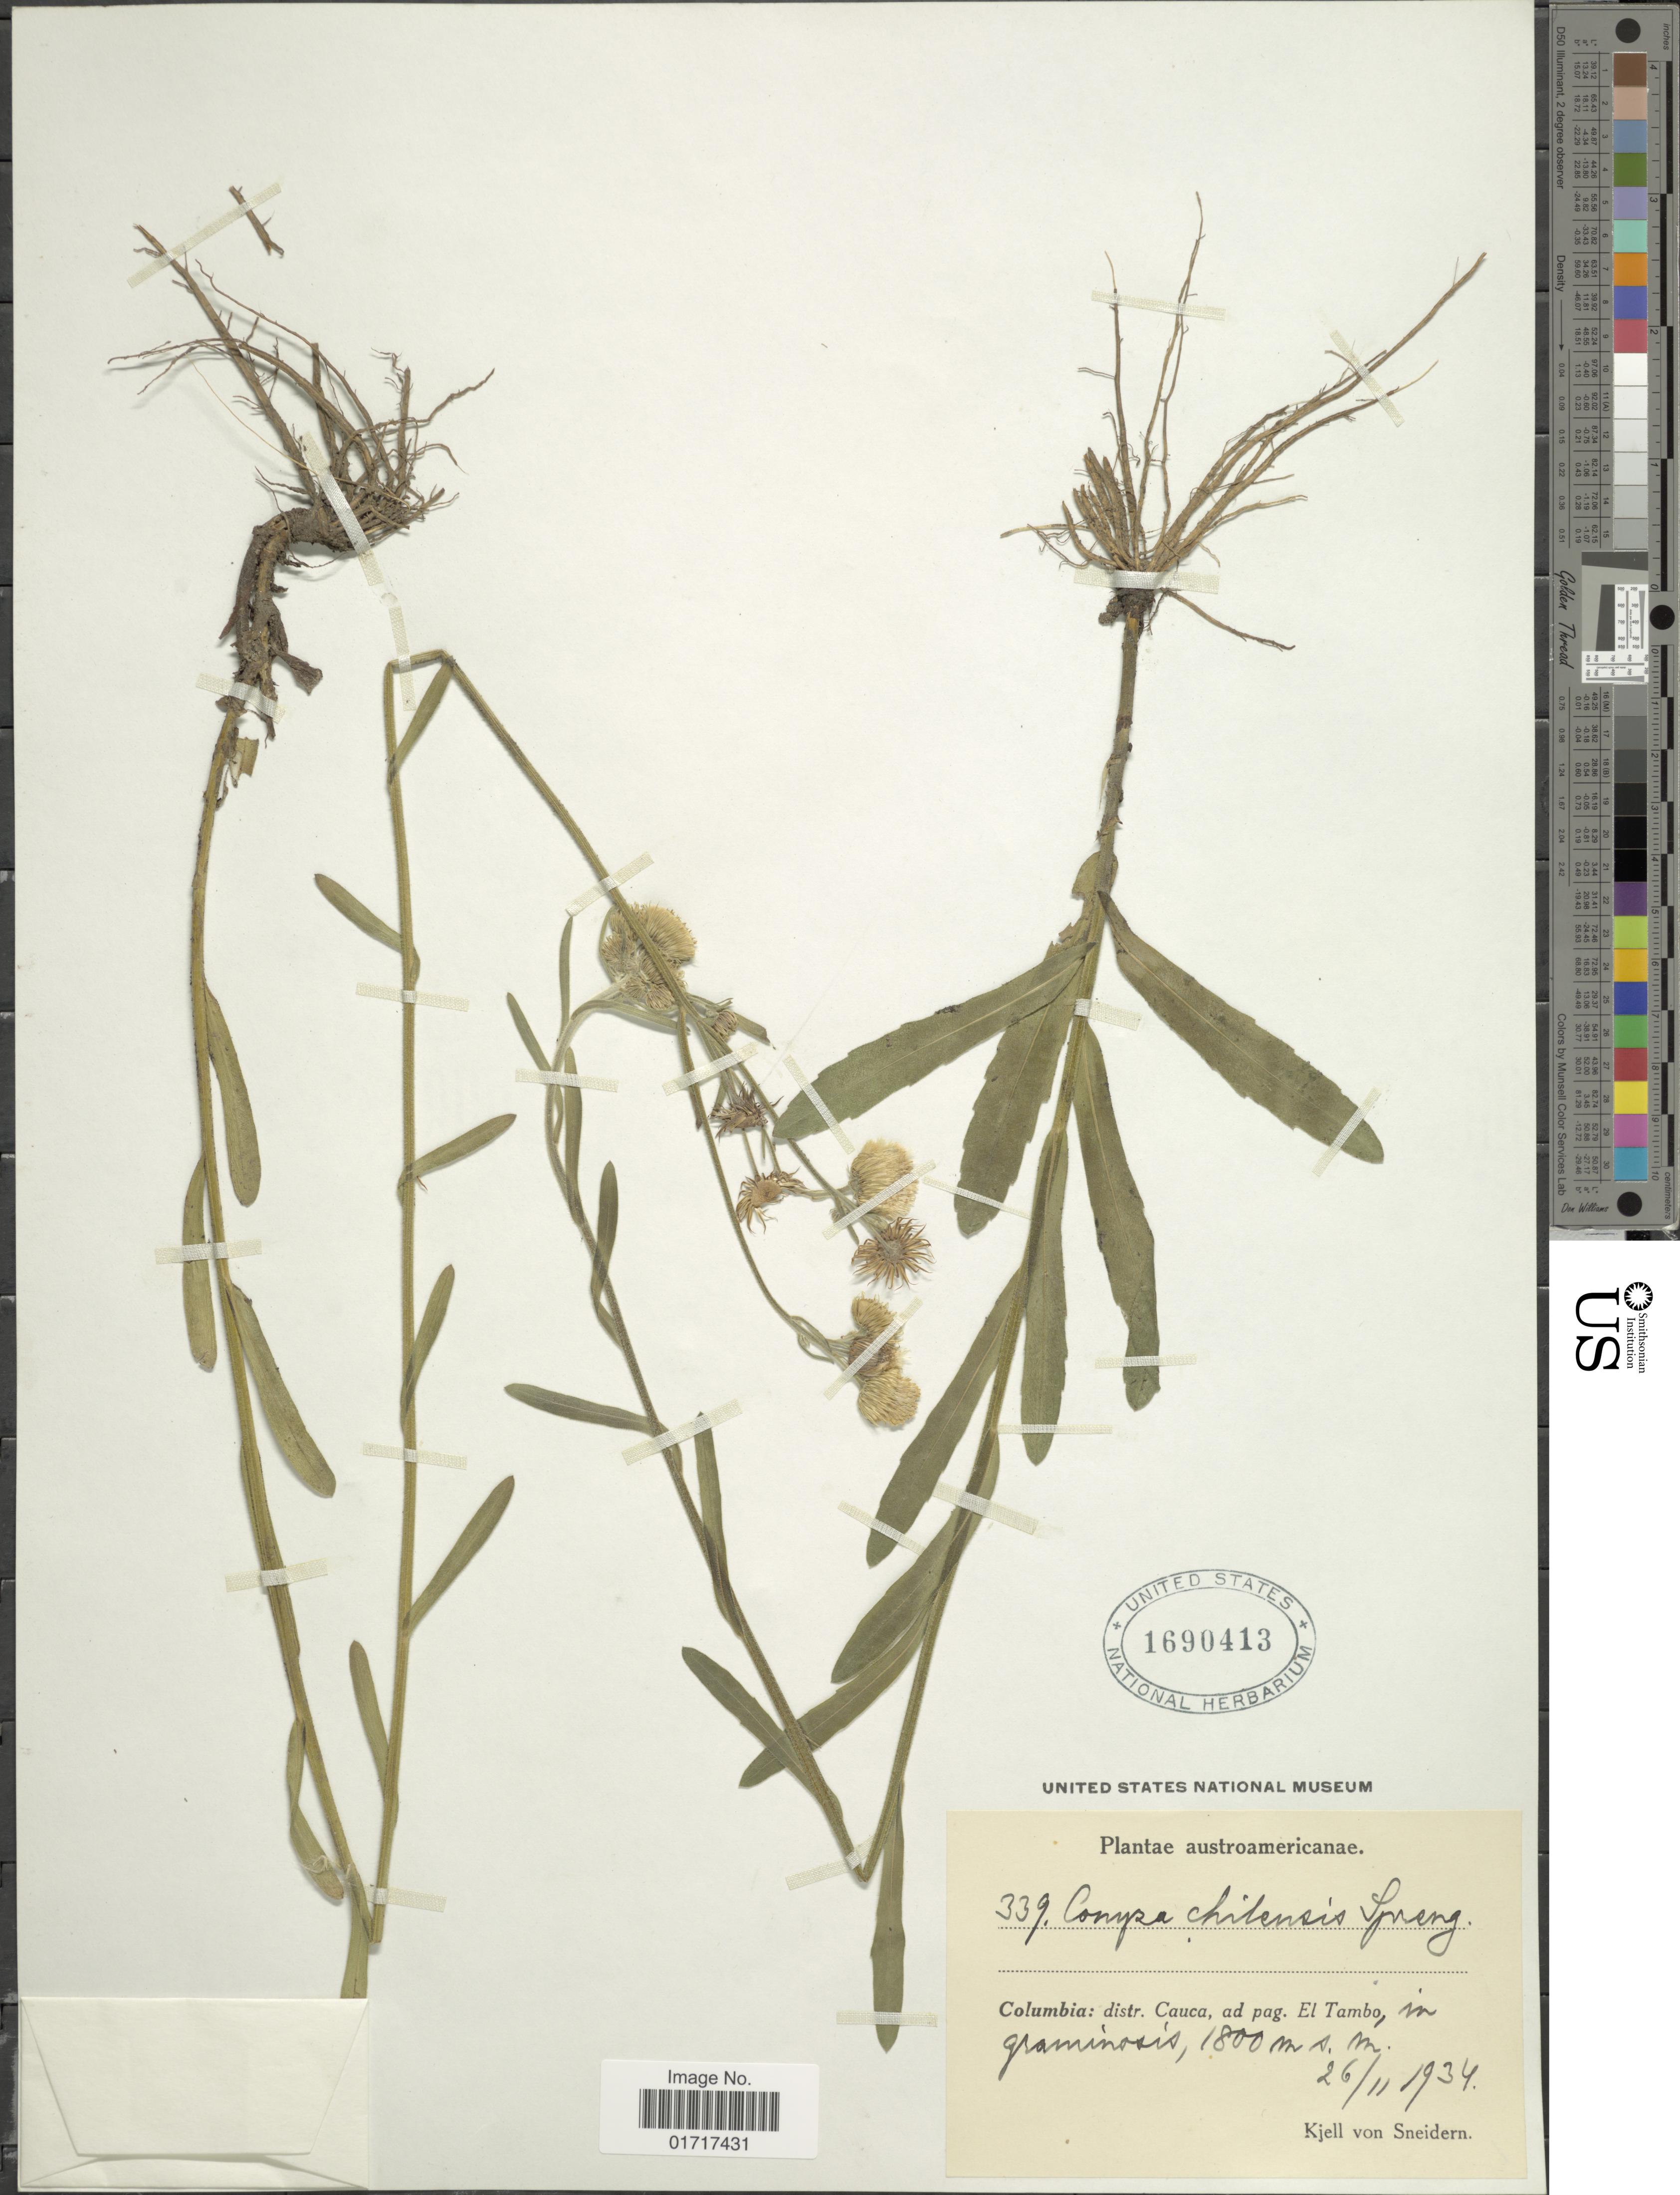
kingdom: Plantae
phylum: Tracheophyta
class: Magnoliopsida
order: Asterales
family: Asteraceae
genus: Conyza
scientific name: Conyza primulaefolia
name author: (Lam.) Cuatrec. & Lourteig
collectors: K. von Sneidern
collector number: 339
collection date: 1934-11-26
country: Colombia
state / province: Cauca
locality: Columbia: distr. Cauca, ad pag. El Tambo, in graminosis.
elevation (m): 1800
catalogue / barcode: US 1690413